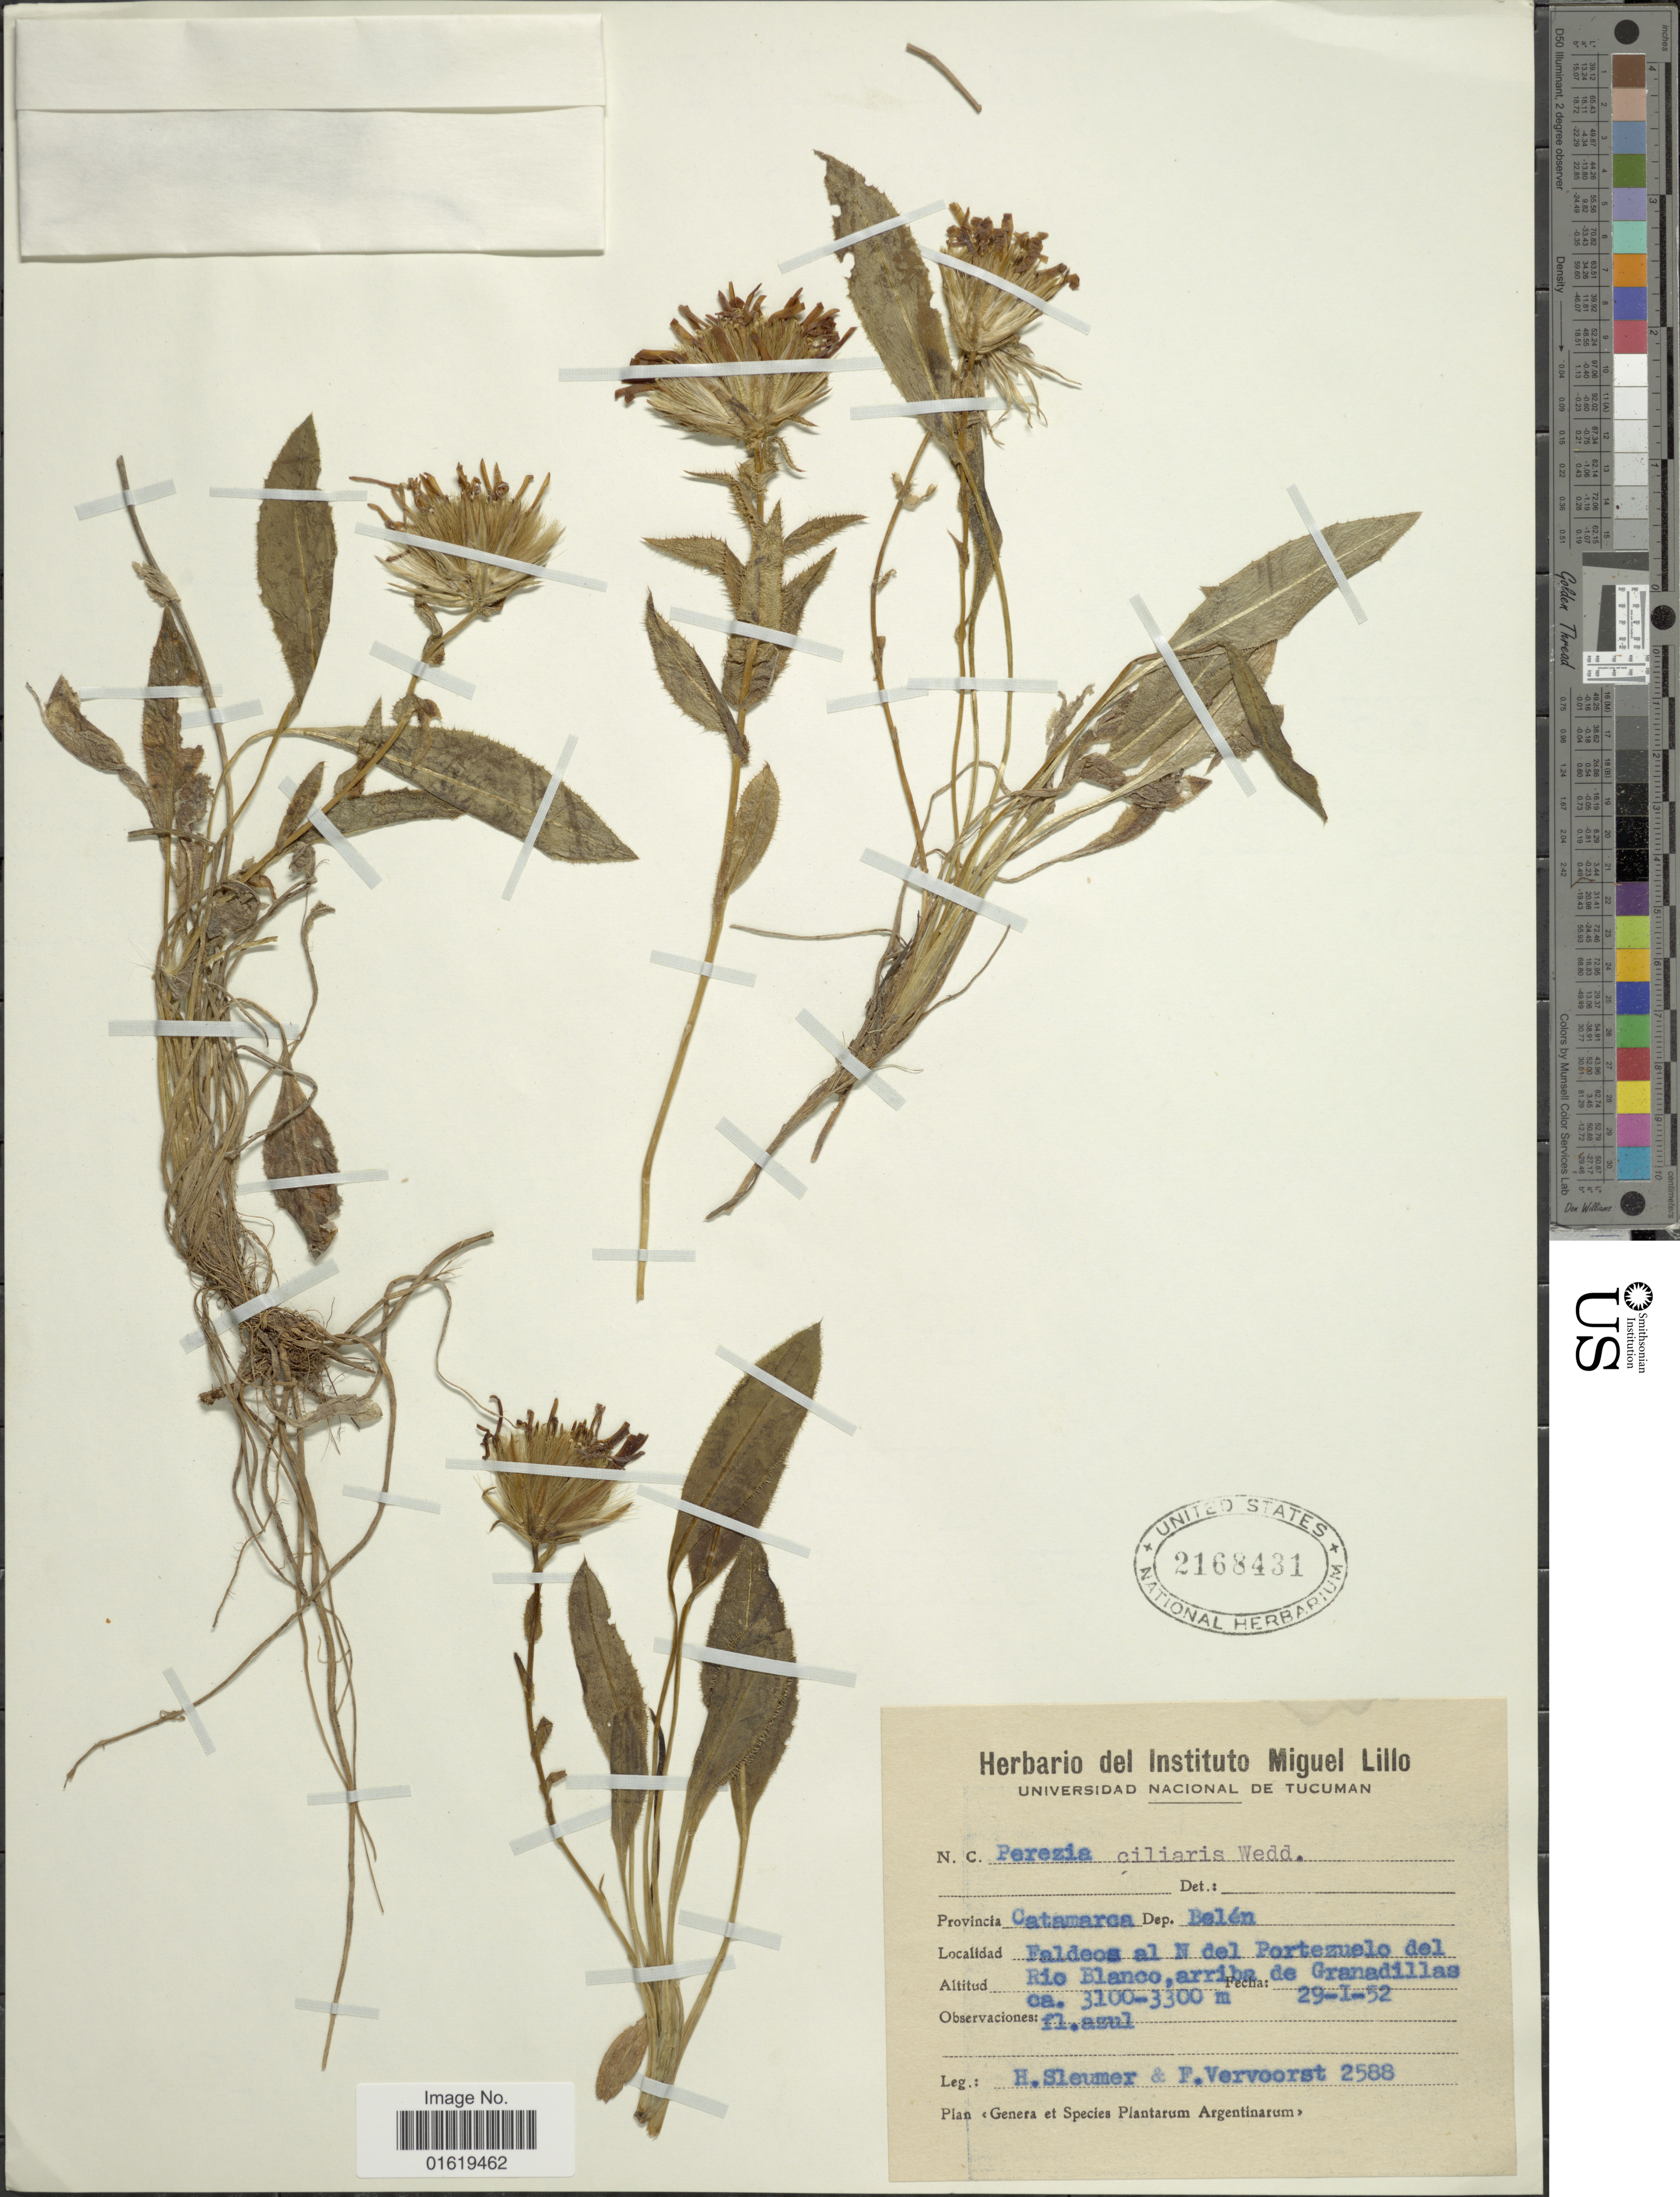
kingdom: Plantae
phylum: Tracheophyta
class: Magnoliopsida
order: Asterales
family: Asteraceae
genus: Perezia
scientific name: Perezia ciliaris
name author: D. Don ex Hook. & Arn.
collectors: H. O. Sleumer & F. Vervoorst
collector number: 2588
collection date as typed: Transcribed d/m/y: 29/1/52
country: Argentina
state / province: Catamarca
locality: Provincia Catamarca. Dep. Belén. Faldeos al N del Portezuelo del Rio Blanco, arriba de Granadillas.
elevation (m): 3100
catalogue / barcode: US 2168431